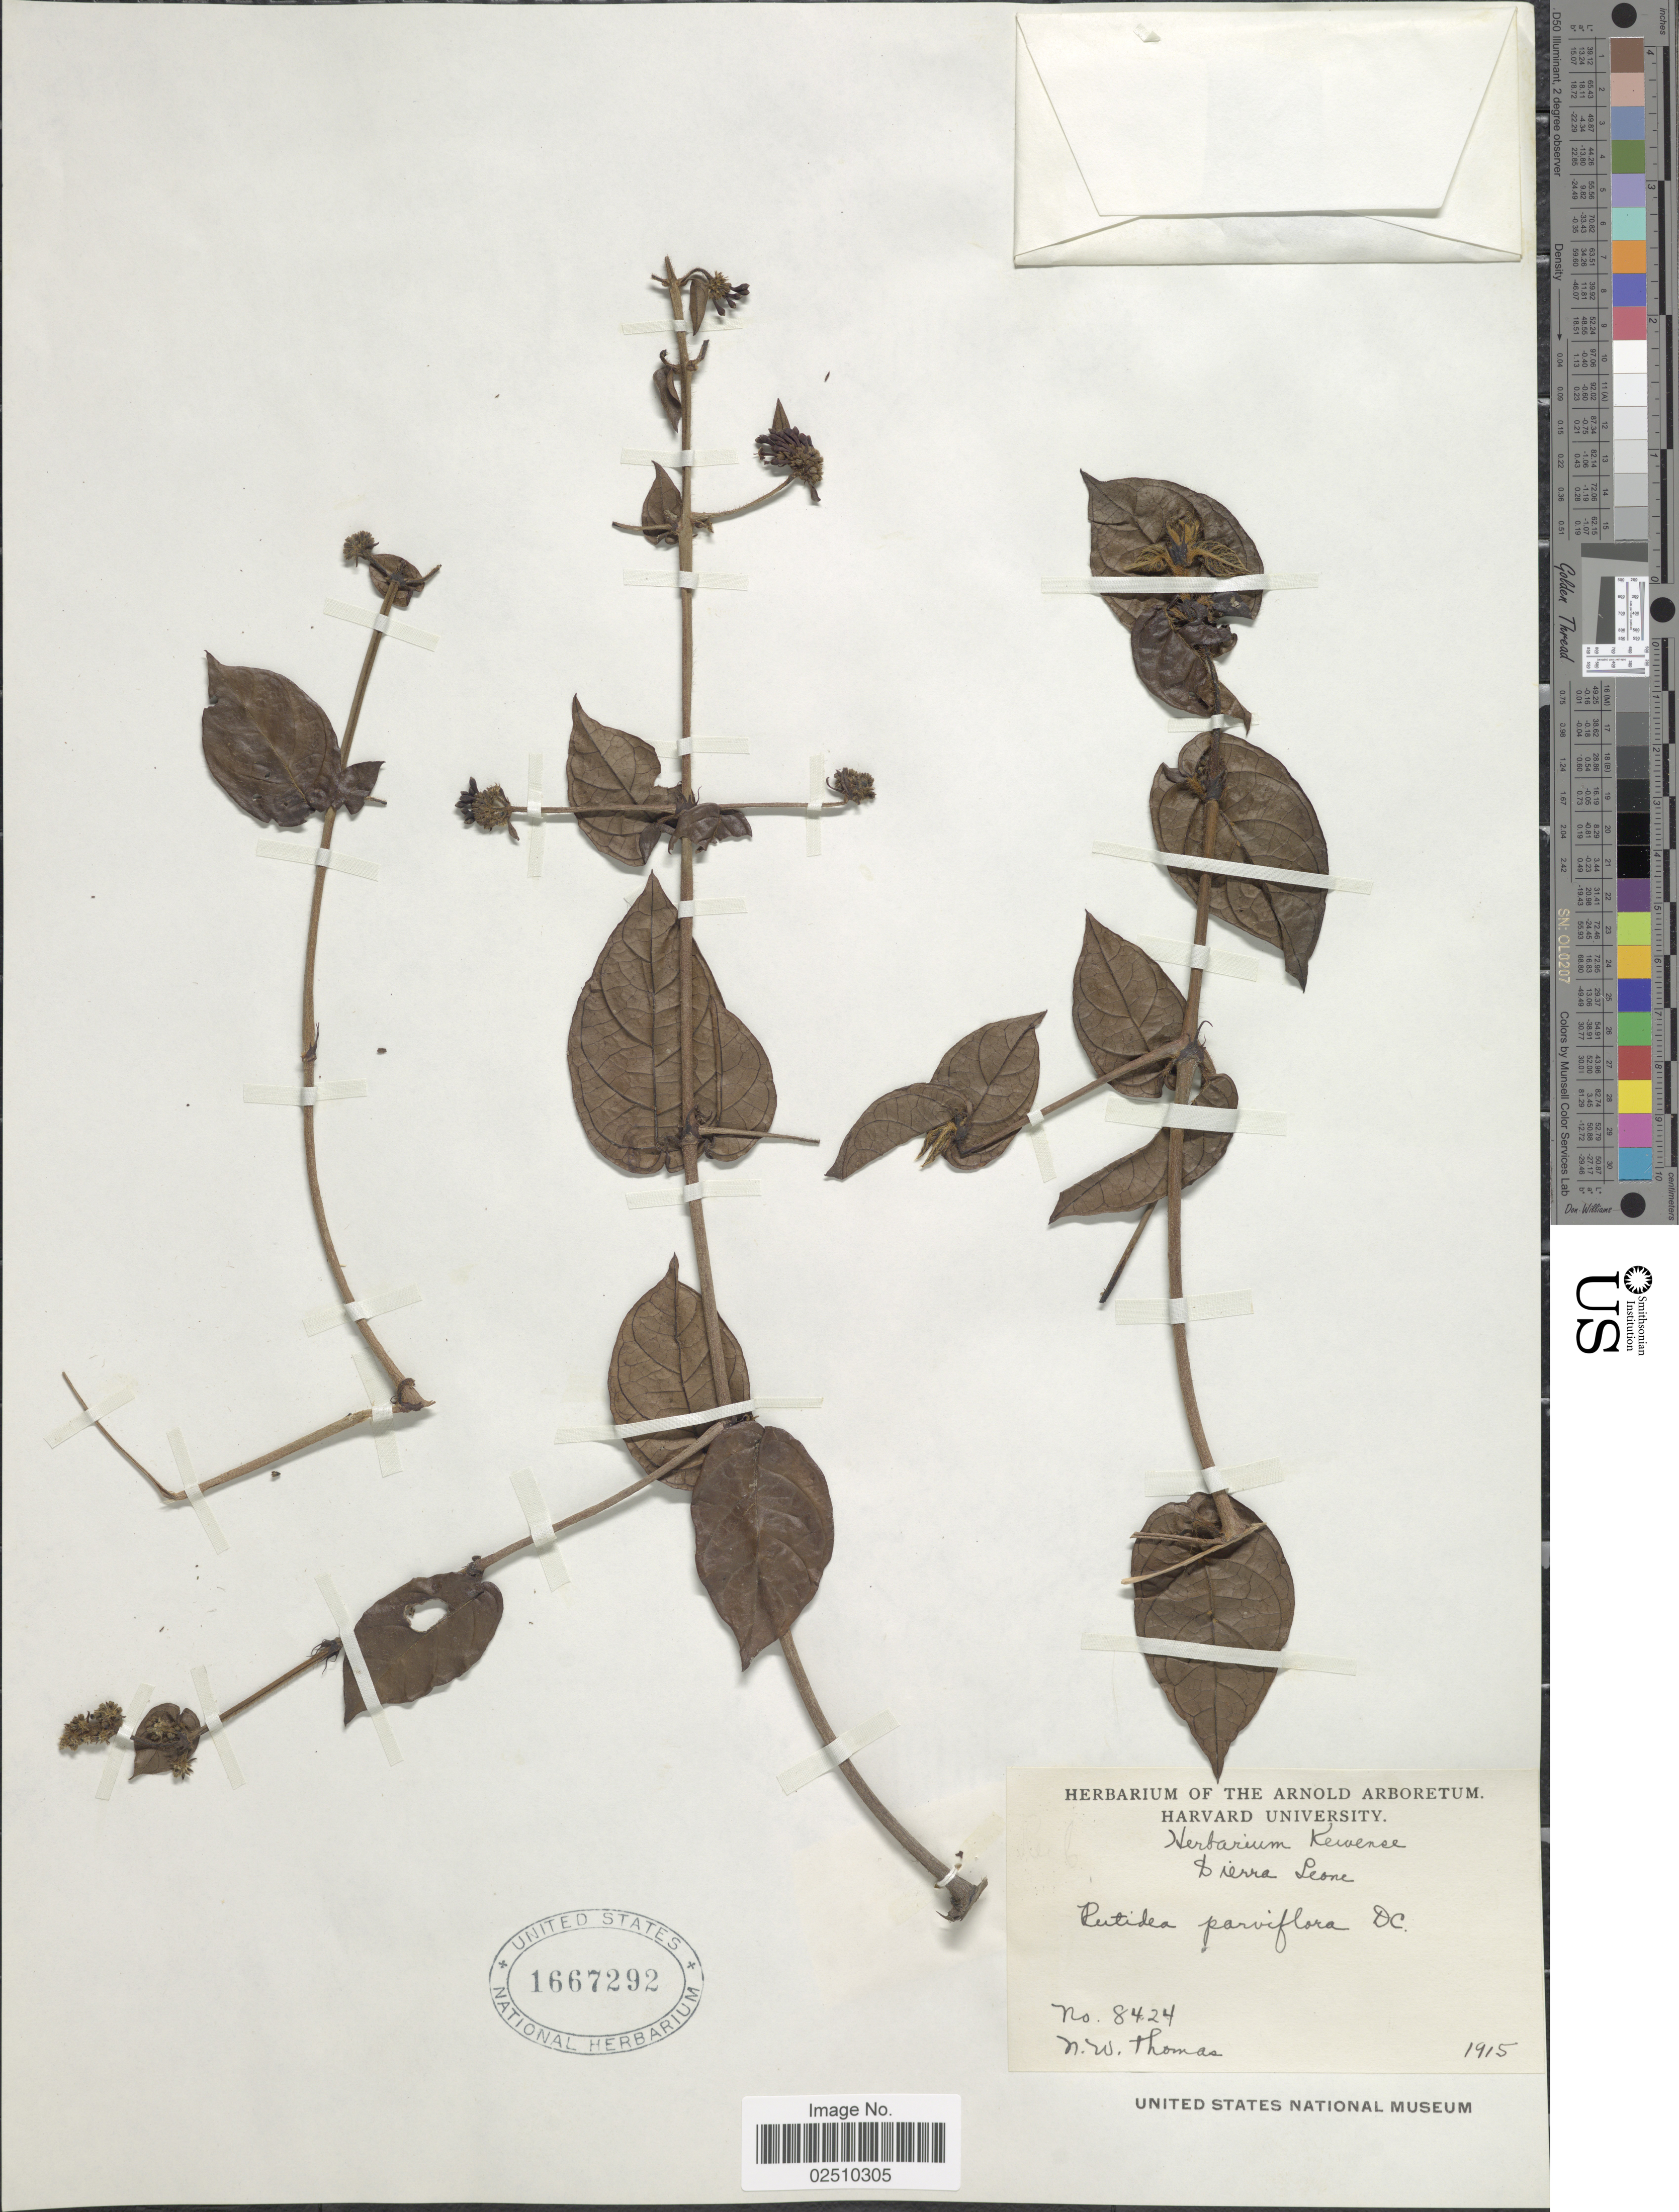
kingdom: Plantae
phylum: Tracheophyta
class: Magnoliopsida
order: Gentianales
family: Rubiaceae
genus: Rutidea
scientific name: Rutidea parviflora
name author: DC.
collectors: N. Thomas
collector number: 8424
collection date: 1915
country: Sierra Leone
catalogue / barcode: US 1667292